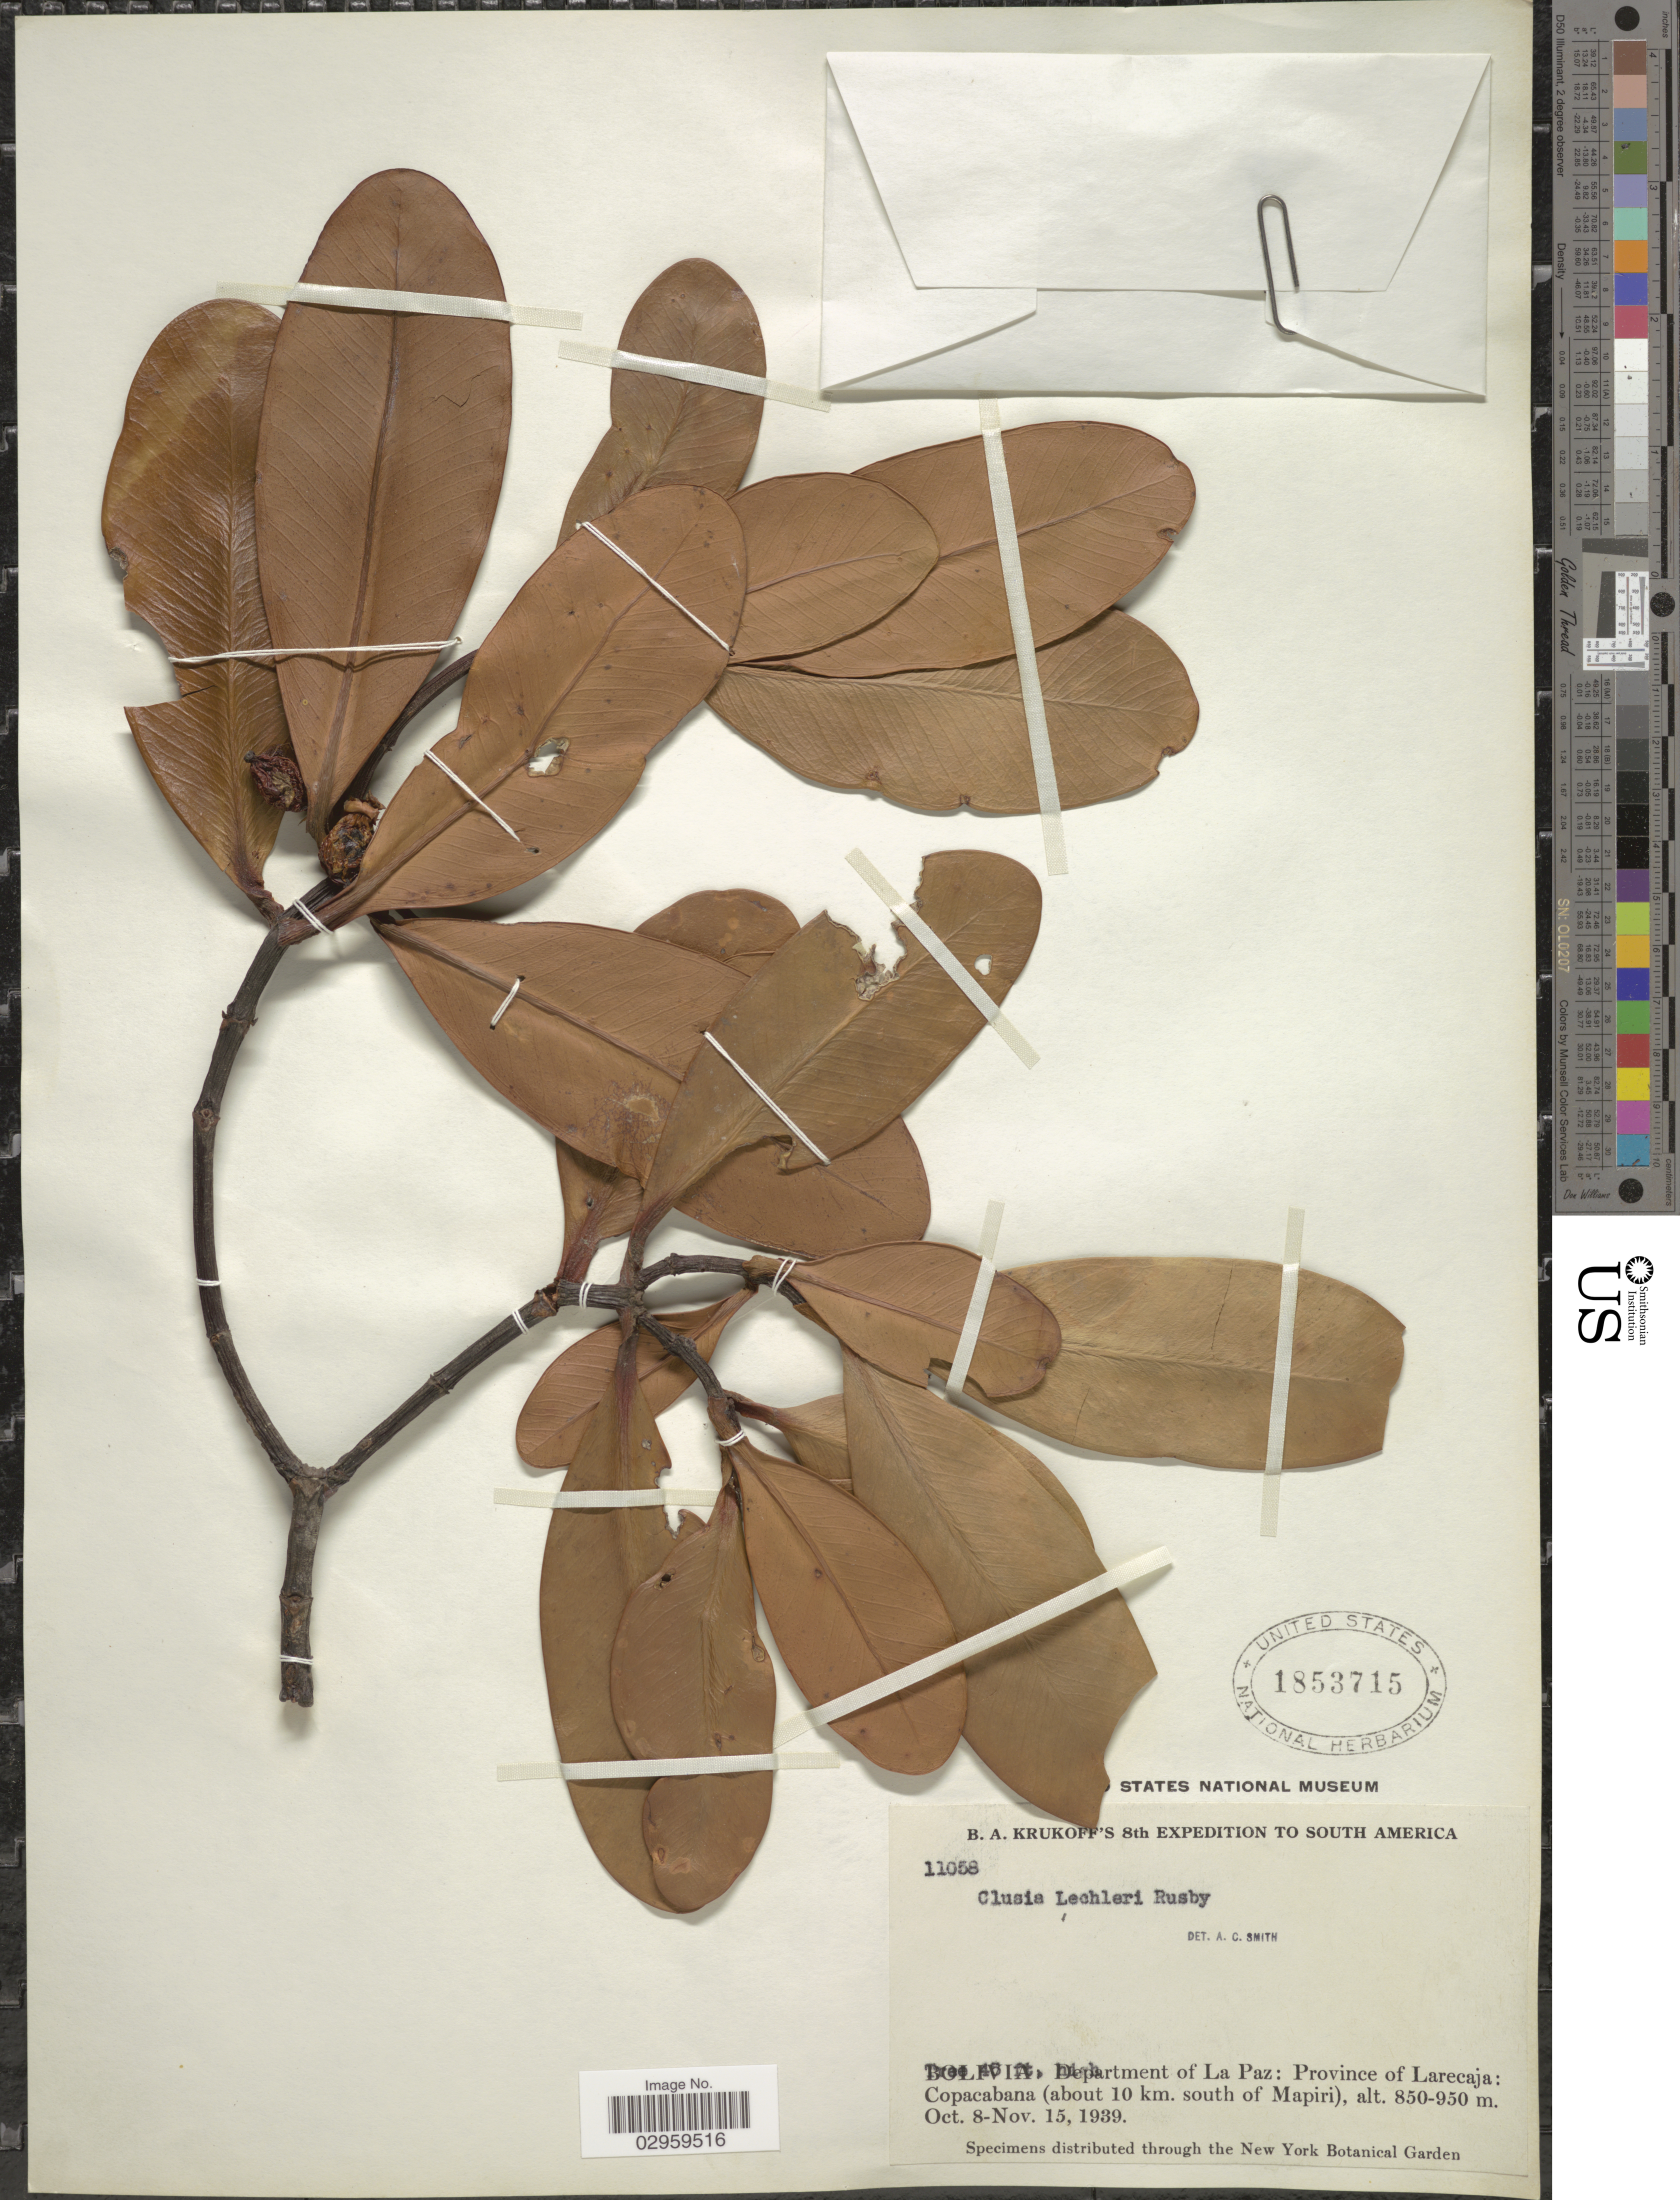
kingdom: Plantae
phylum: Tracheophyta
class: Magnoliopsida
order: Malpighiales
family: Clusiaceae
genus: Clusia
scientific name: Clusia lechleri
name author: Rusby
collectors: B. A. Krukoff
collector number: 11058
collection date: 1939-10-08/1939-11-15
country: Bolivia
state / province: La Paz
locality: Departament of La Paz: Province of Larecaja: Copacabana (about 10 km. south of Mapiri).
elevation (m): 850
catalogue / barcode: US 1853715